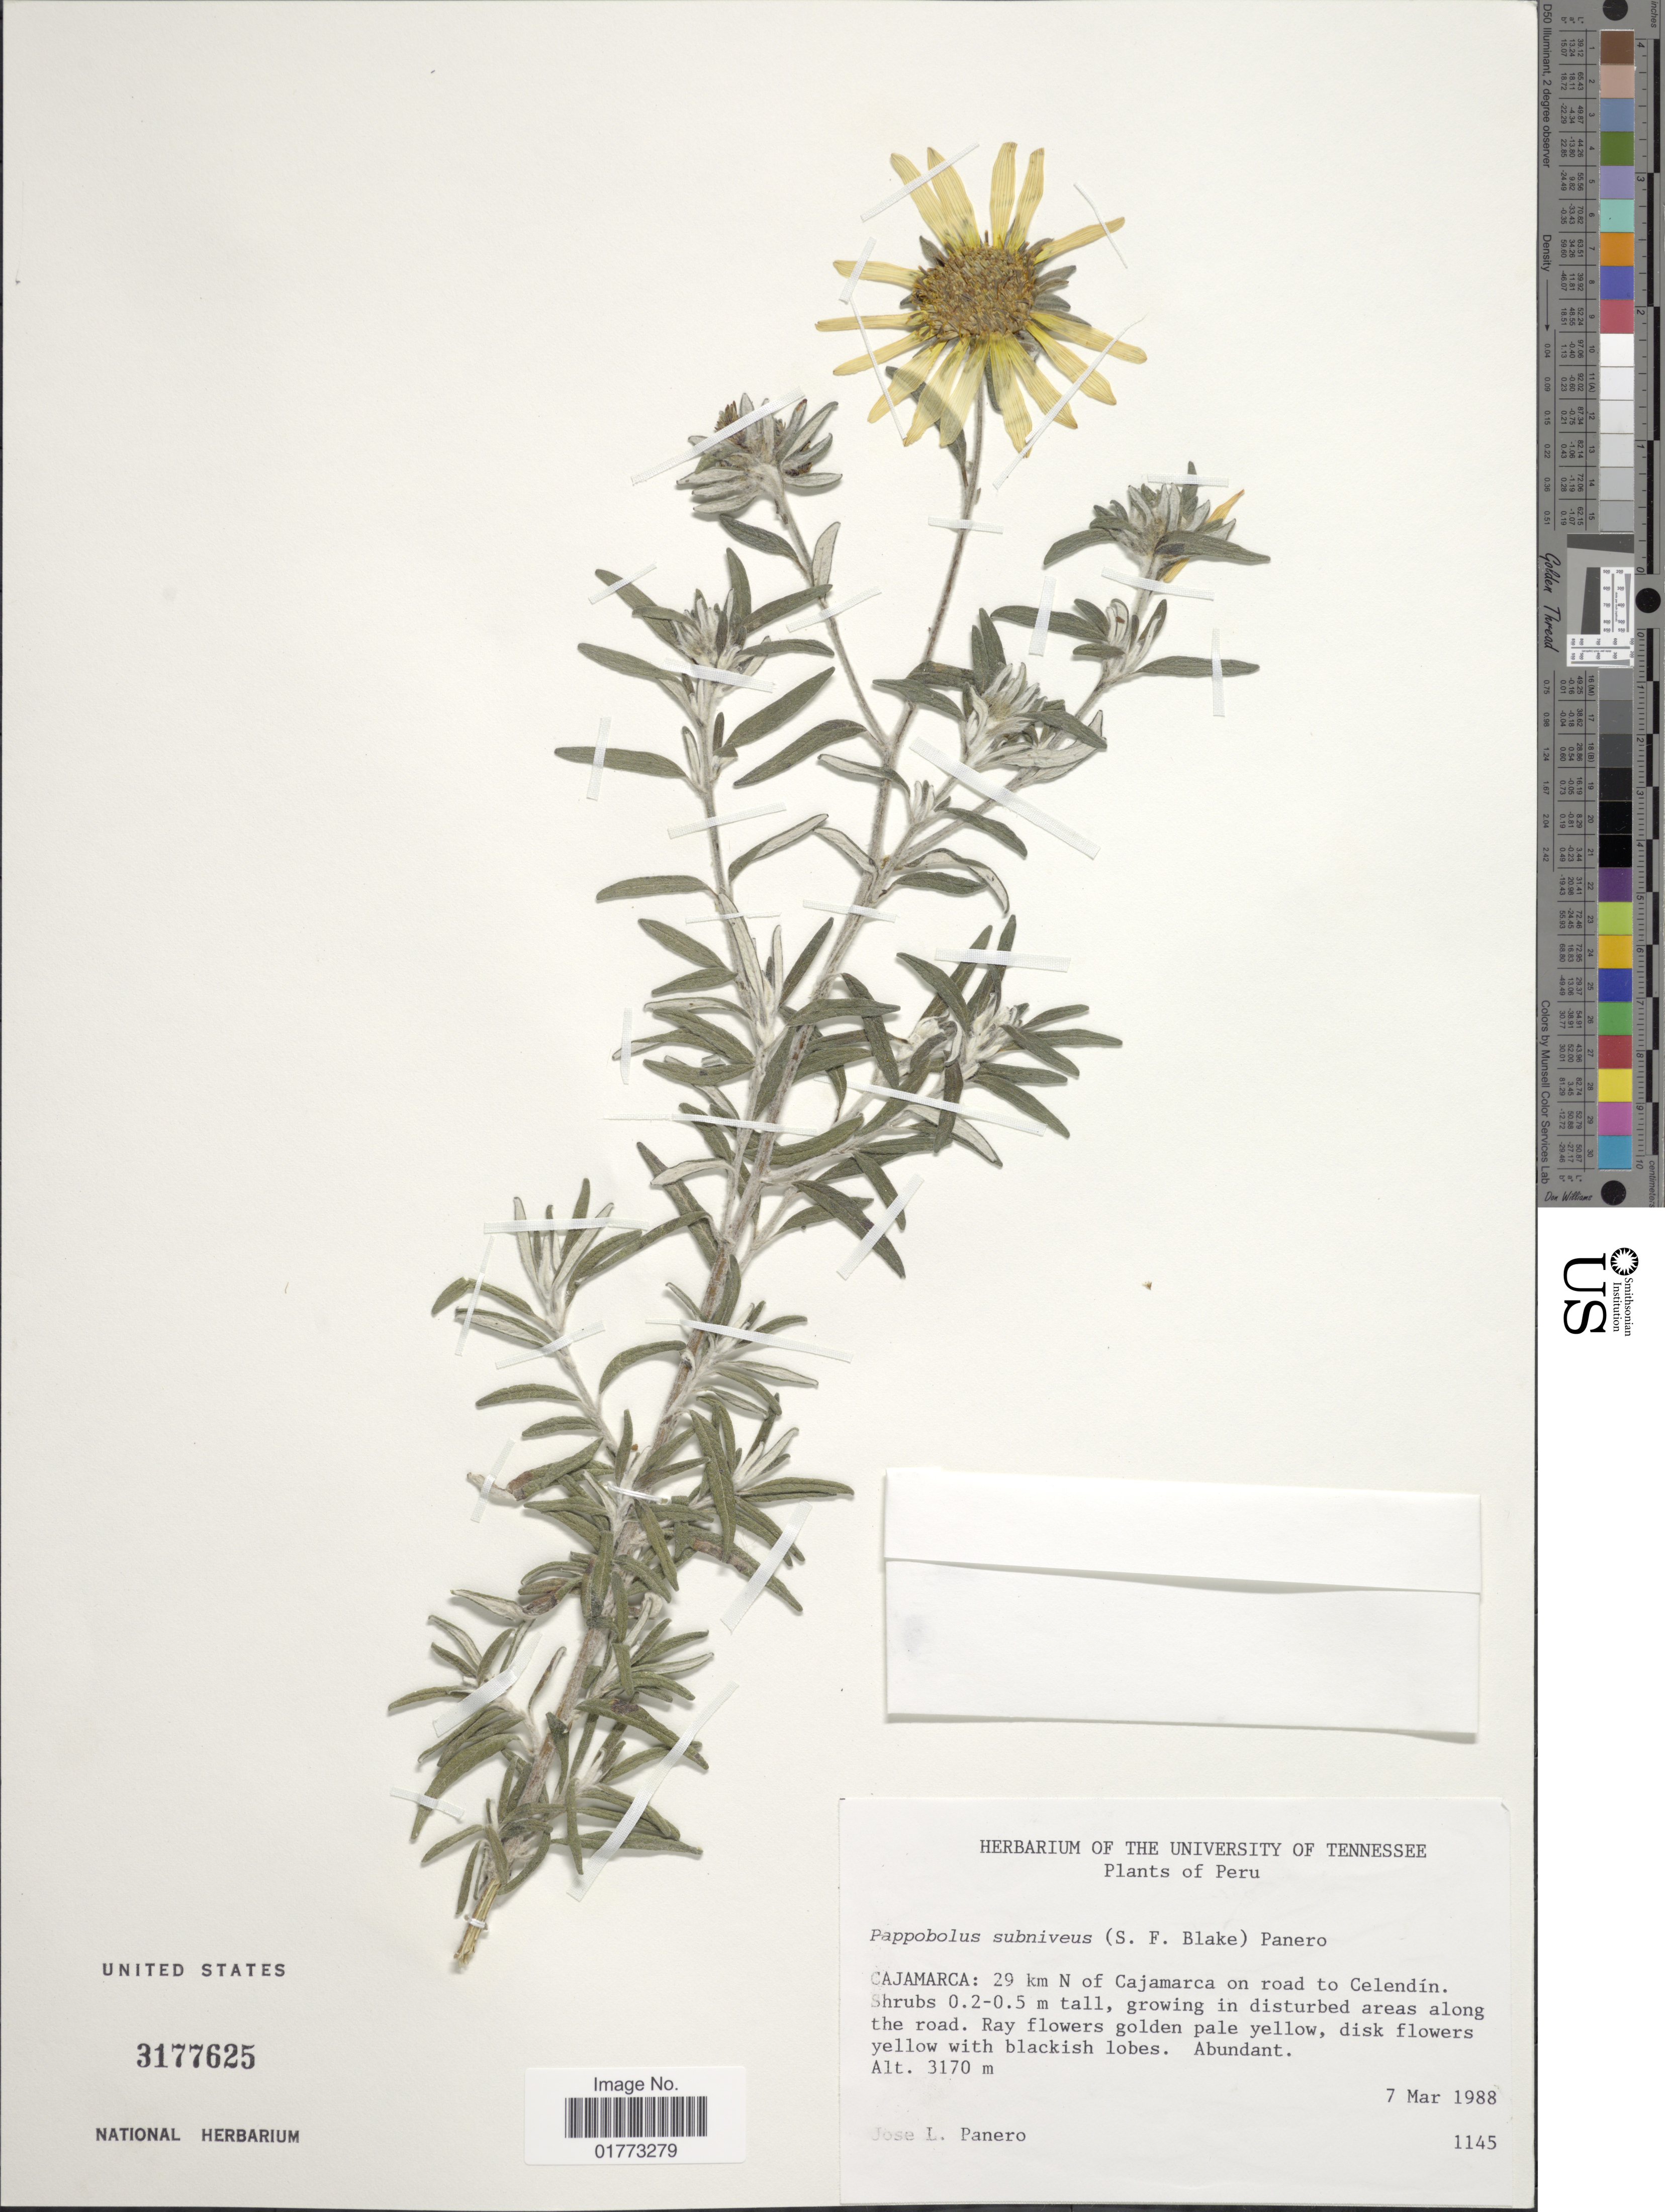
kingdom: Plantae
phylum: Tracheophyta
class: Magnoliopsida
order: Asterales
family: Asteraceae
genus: Pappobolus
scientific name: Pappobolus subniveus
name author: (S.F. Blake) Panero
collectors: J. L. Panero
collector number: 1145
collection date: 1988-03-07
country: Peru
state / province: Cajamarca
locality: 29 km N of Cajamarca on road to Celendín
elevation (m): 3170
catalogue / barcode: US 3177625